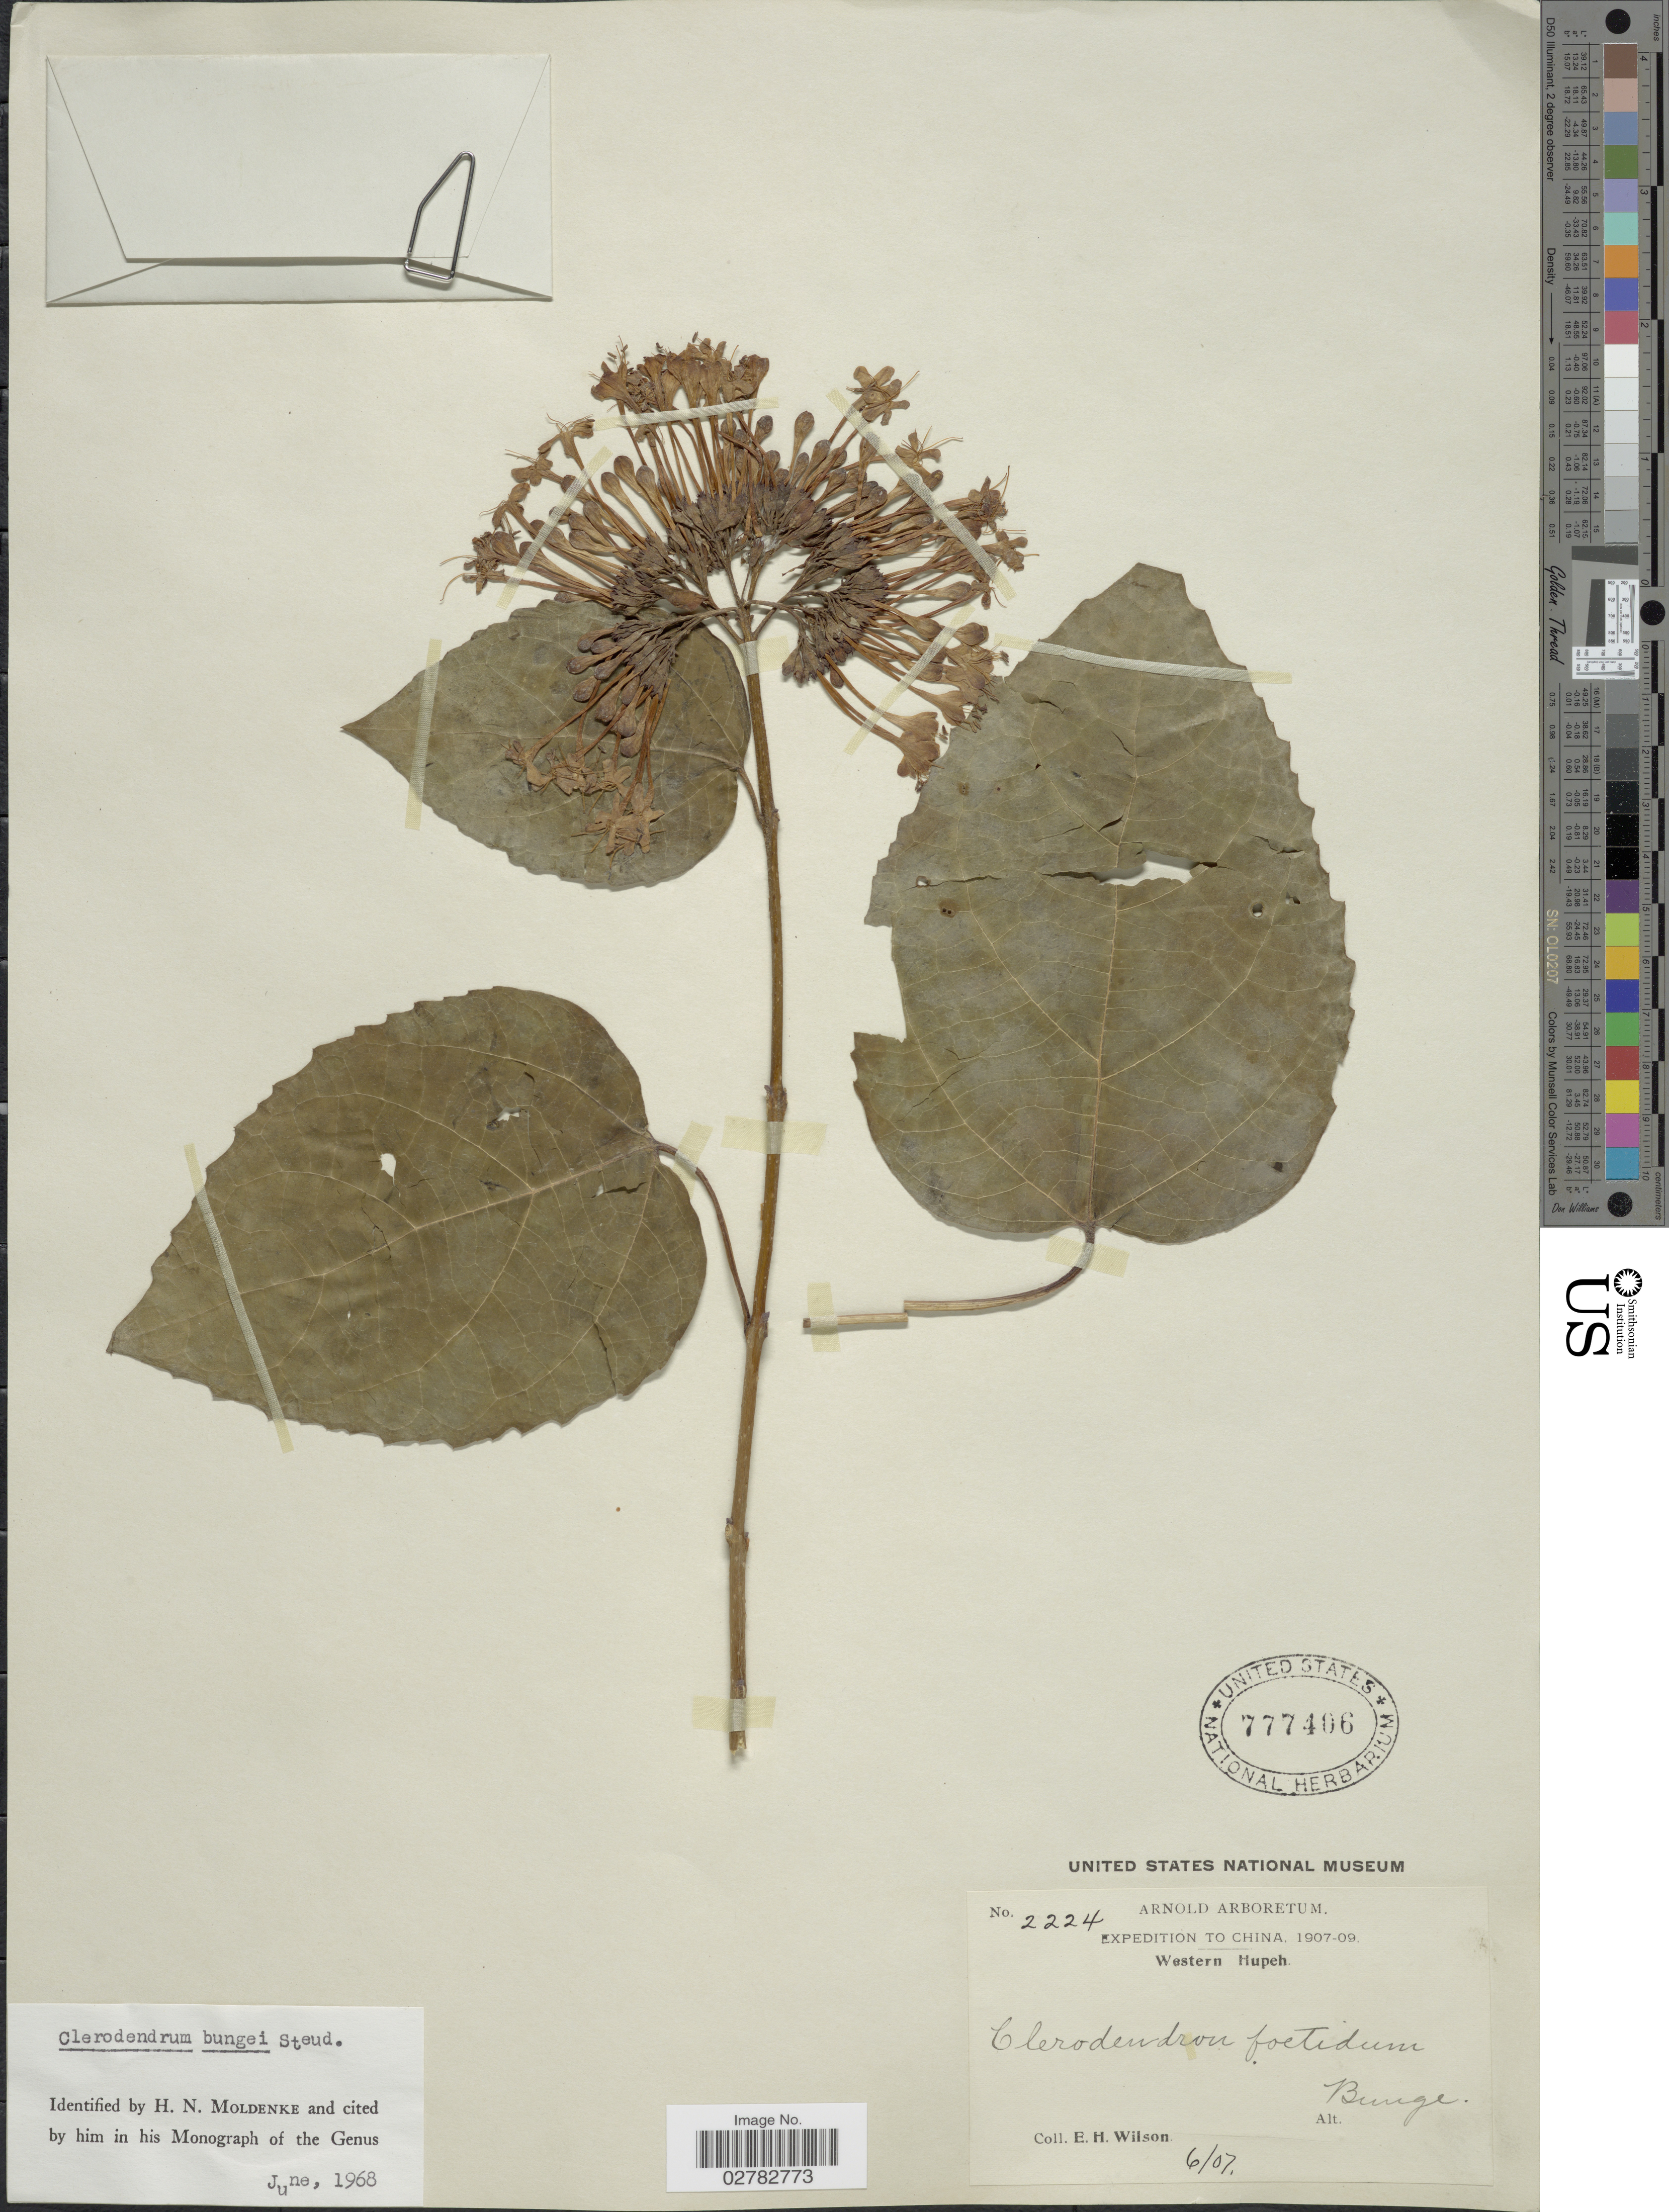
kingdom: Plantae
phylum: Tracheophyta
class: Magnoliopsida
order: Lamiales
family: Lamiaceae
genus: Clerodendrum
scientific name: Clerodendrum bungei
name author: Steud.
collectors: E. Wilson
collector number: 2224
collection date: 1907-06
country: China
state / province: Hubei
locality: Western Hupeh. Bunge.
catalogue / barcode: US 777406